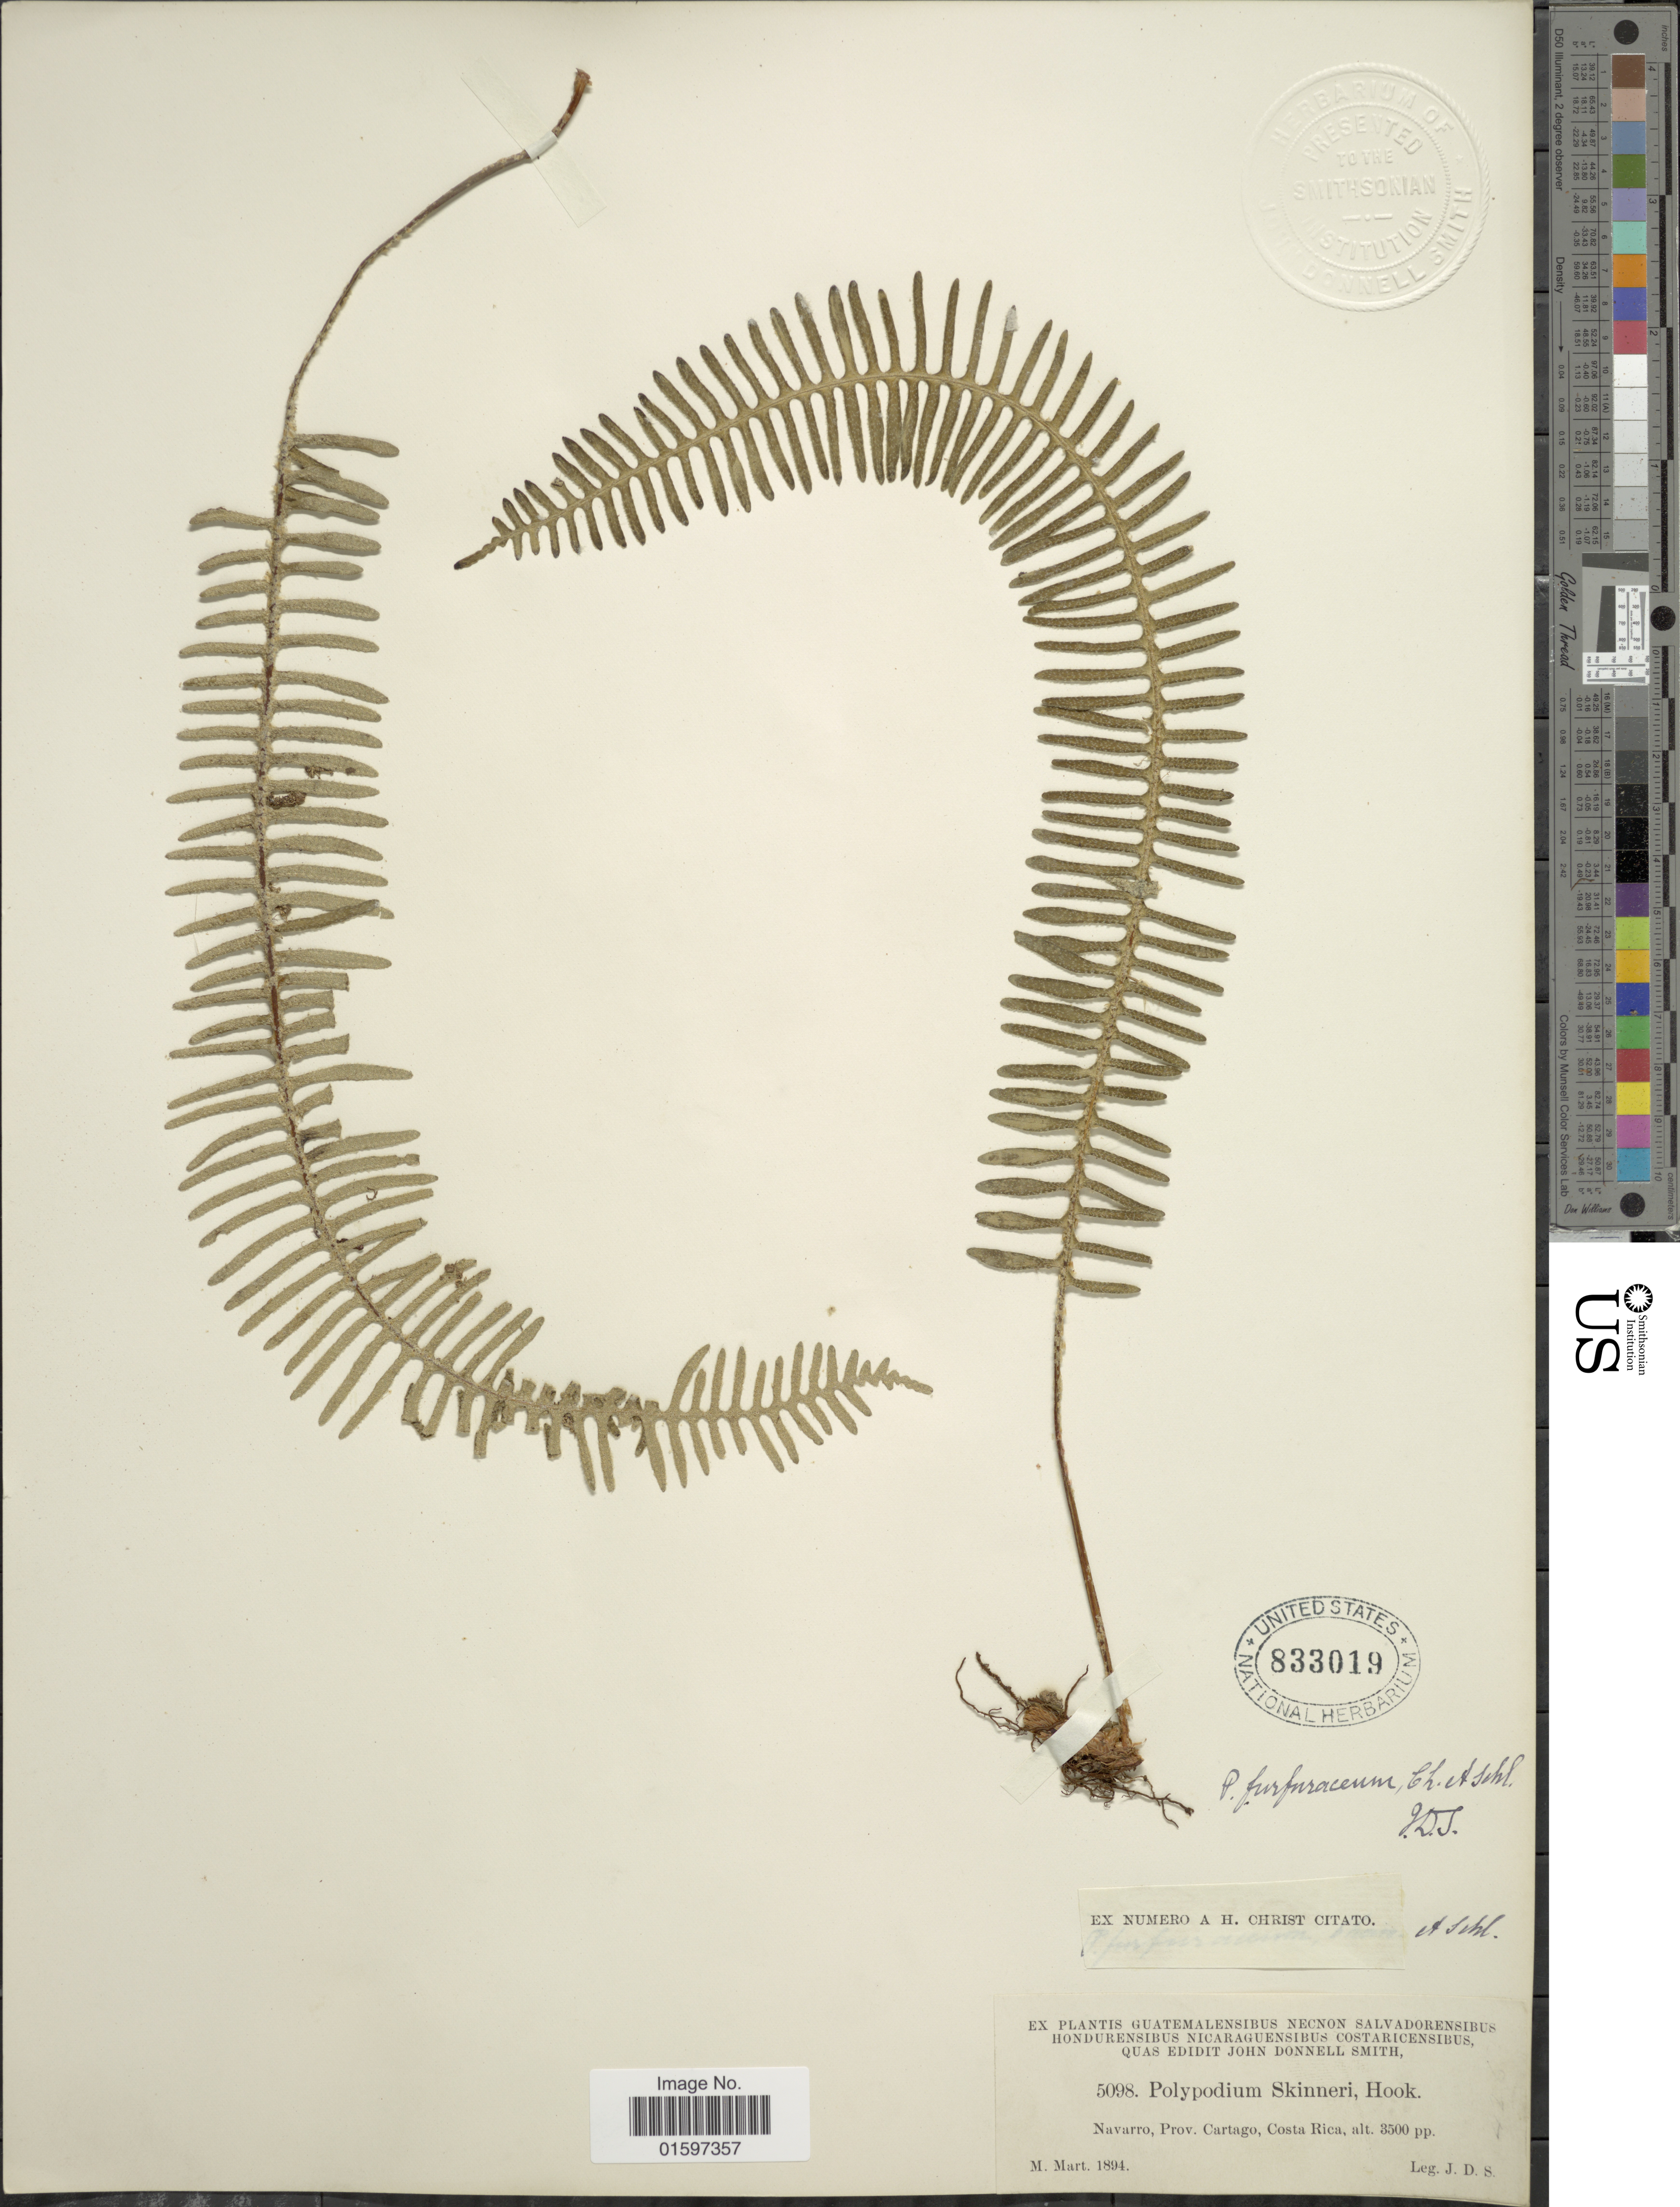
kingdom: Plantae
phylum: Tracheophyta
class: Polypodiopsida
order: Polypodiales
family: Polypodiaceae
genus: Pleopeltis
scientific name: Pleopeltis furfuracea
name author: (Schltdl. & Cham.) A.R. Sm. & Tejero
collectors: J. Donnell Smith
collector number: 5098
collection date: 1894-03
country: Costa Rica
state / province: Cartago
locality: Navarro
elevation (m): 1067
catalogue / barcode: US 833019